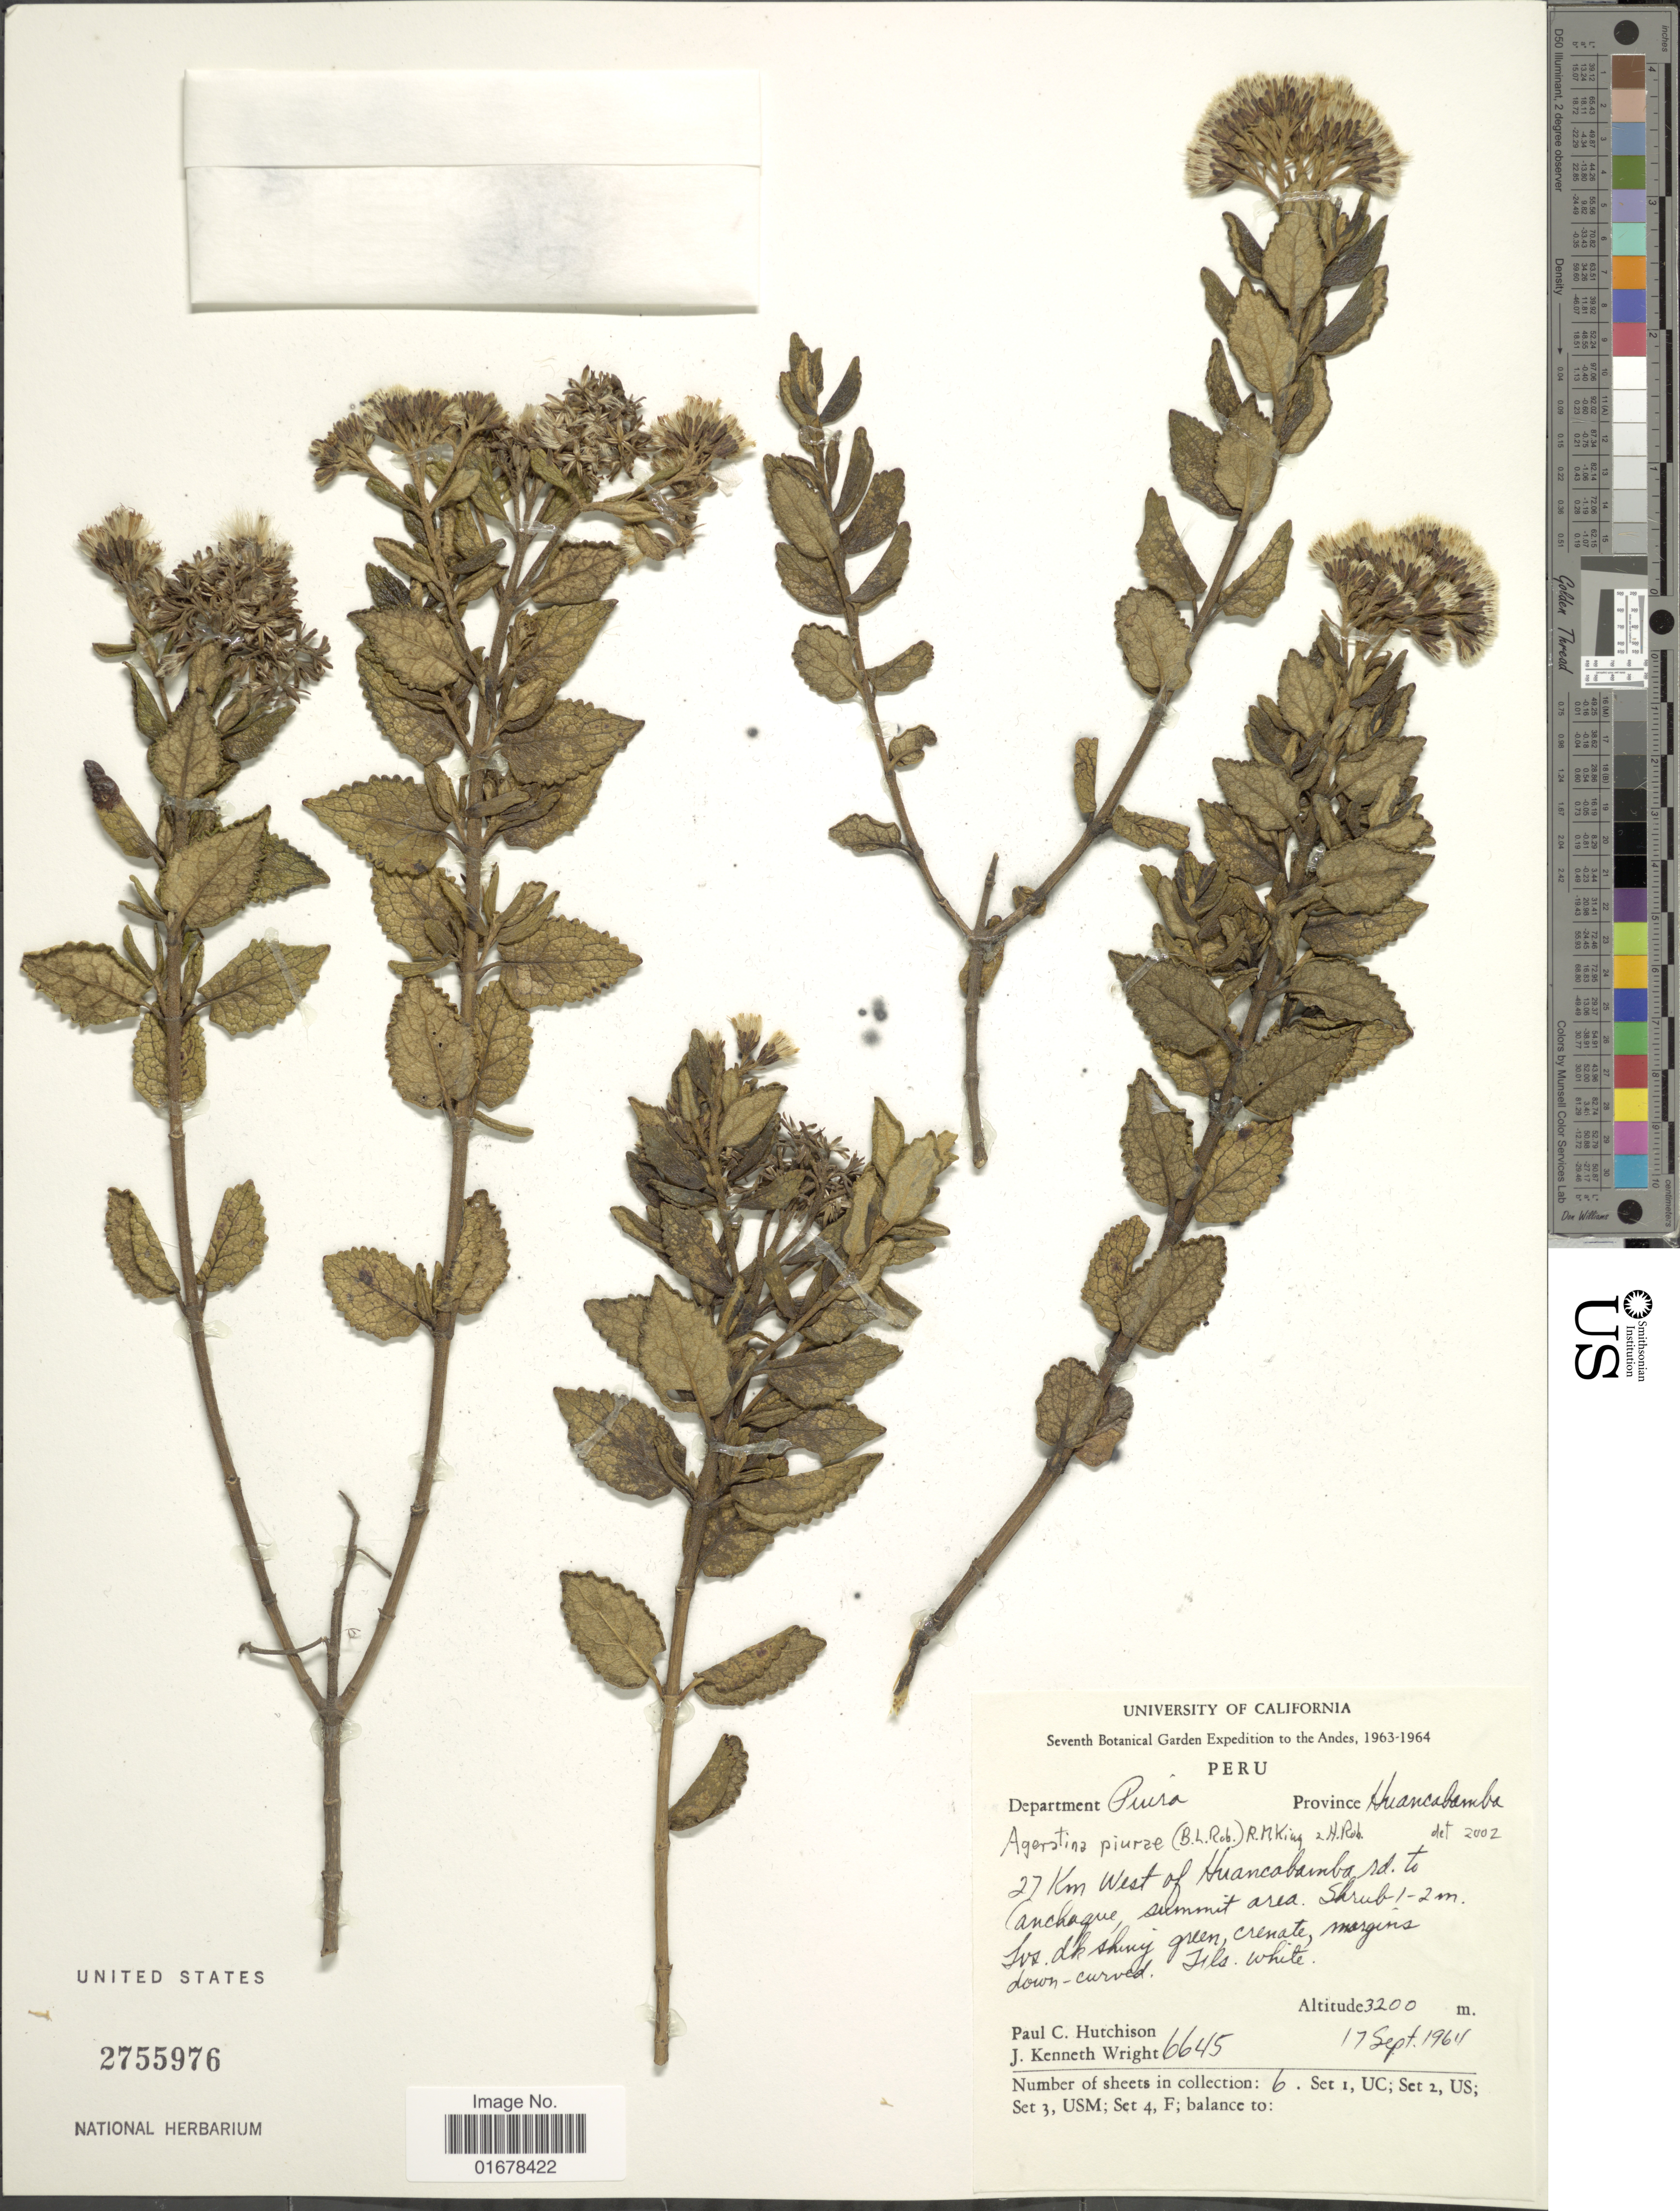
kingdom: Plantae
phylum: Tracheophyta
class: Magnoliopsida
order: Asterales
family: Asteraceae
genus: Ageratina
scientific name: Ageratina piurae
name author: (B.L. Rob.) R.M. King & H. Rob.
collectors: P. C. Hutchison & J. K. Wright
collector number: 6645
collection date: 1964-09-17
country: Peru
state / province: Piura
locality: Department Puira, Province, Huancabamba, 27 Km West of Huancabamba to Canchaque summit area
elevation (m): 3200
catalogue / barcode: US 2755976